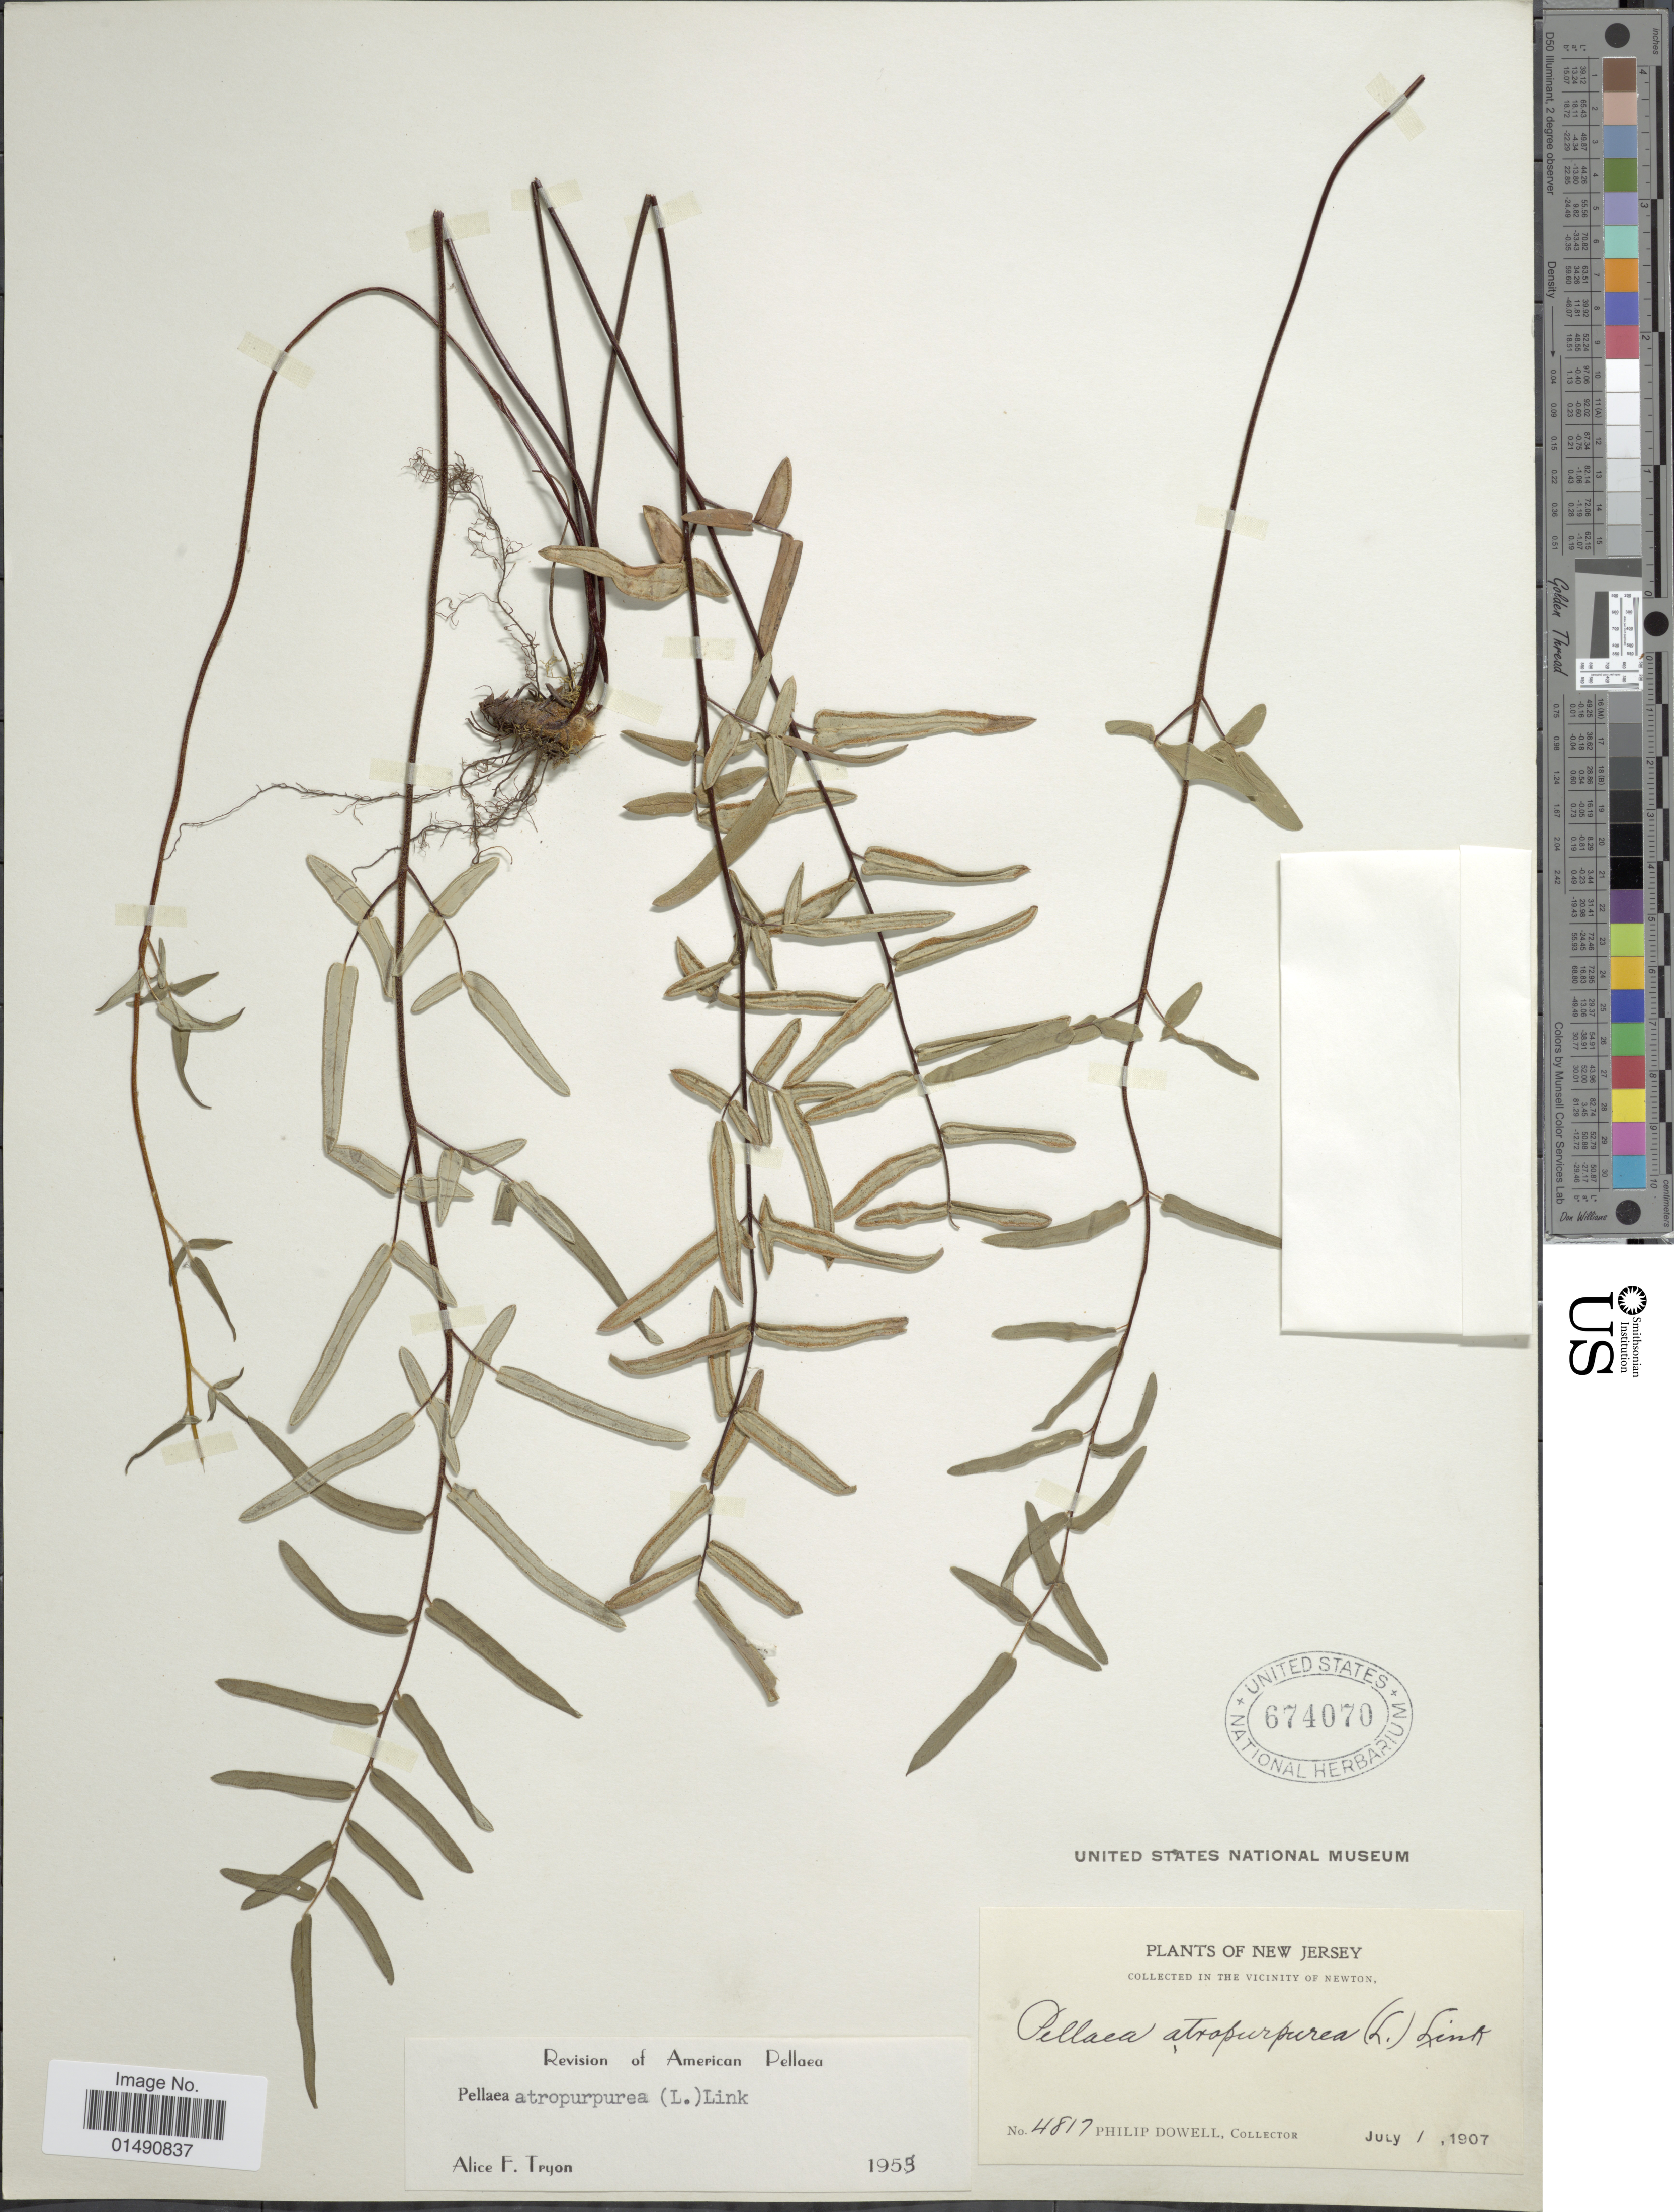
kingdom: Plantae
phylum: Tracheophyta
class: Polypodiopsida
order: Polypodiales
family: Pteridaceae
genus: Pellaea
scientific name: Pellaea atropurpurea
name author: (L.) Link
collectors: P. Dowell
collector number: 4817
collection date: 1907-07-01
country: United States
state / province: New Jersey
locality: Vicinity of Newton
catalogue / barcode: US 674070